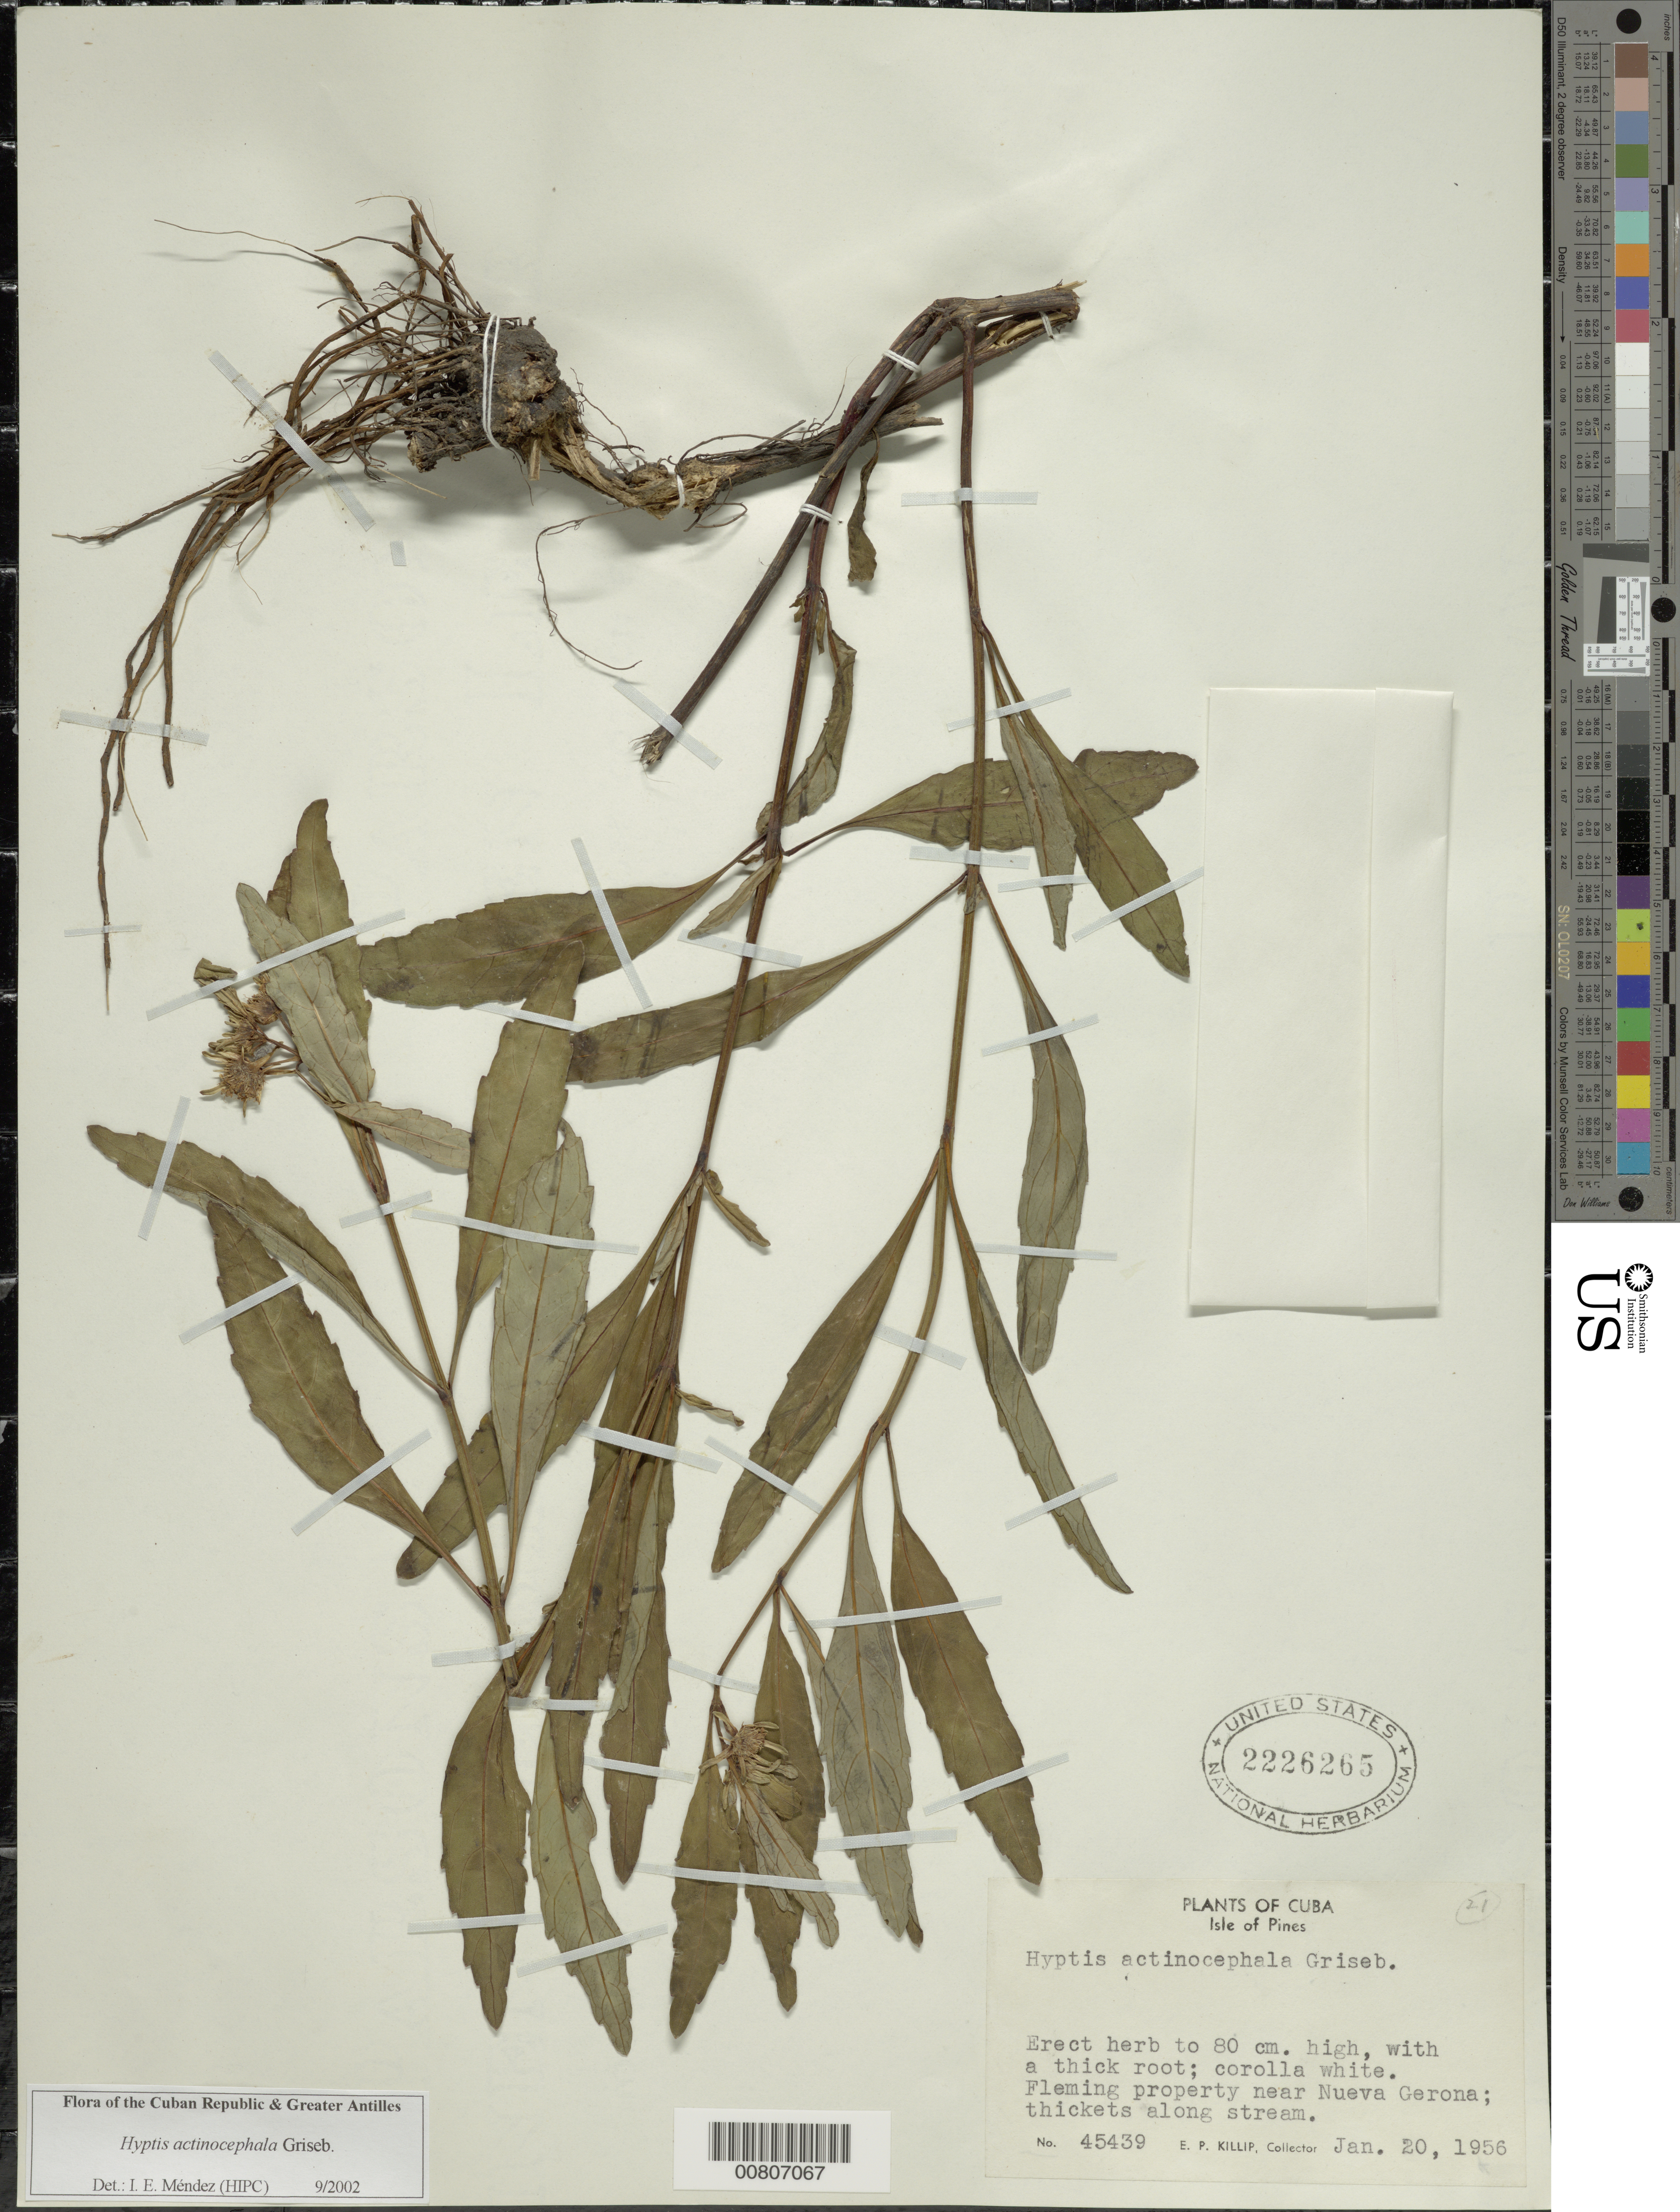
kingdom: Plantae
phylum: Tracheophyta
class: Magnoliopsida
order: Lamiales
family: Lamiaceae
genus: Hyptis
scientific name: Hyptis actinocephala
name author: Griseb.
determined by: Méndez, Isidro E., (HIPC)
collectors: E. P. Killip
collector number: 45439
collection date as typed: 20 Jan 1956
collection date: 1956-01-20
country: Cuba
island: Isla de la Juventud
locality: Isle of Pines, Fleming property near Nueva Gerona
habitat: Thickets along stream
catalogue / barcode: US 2226265